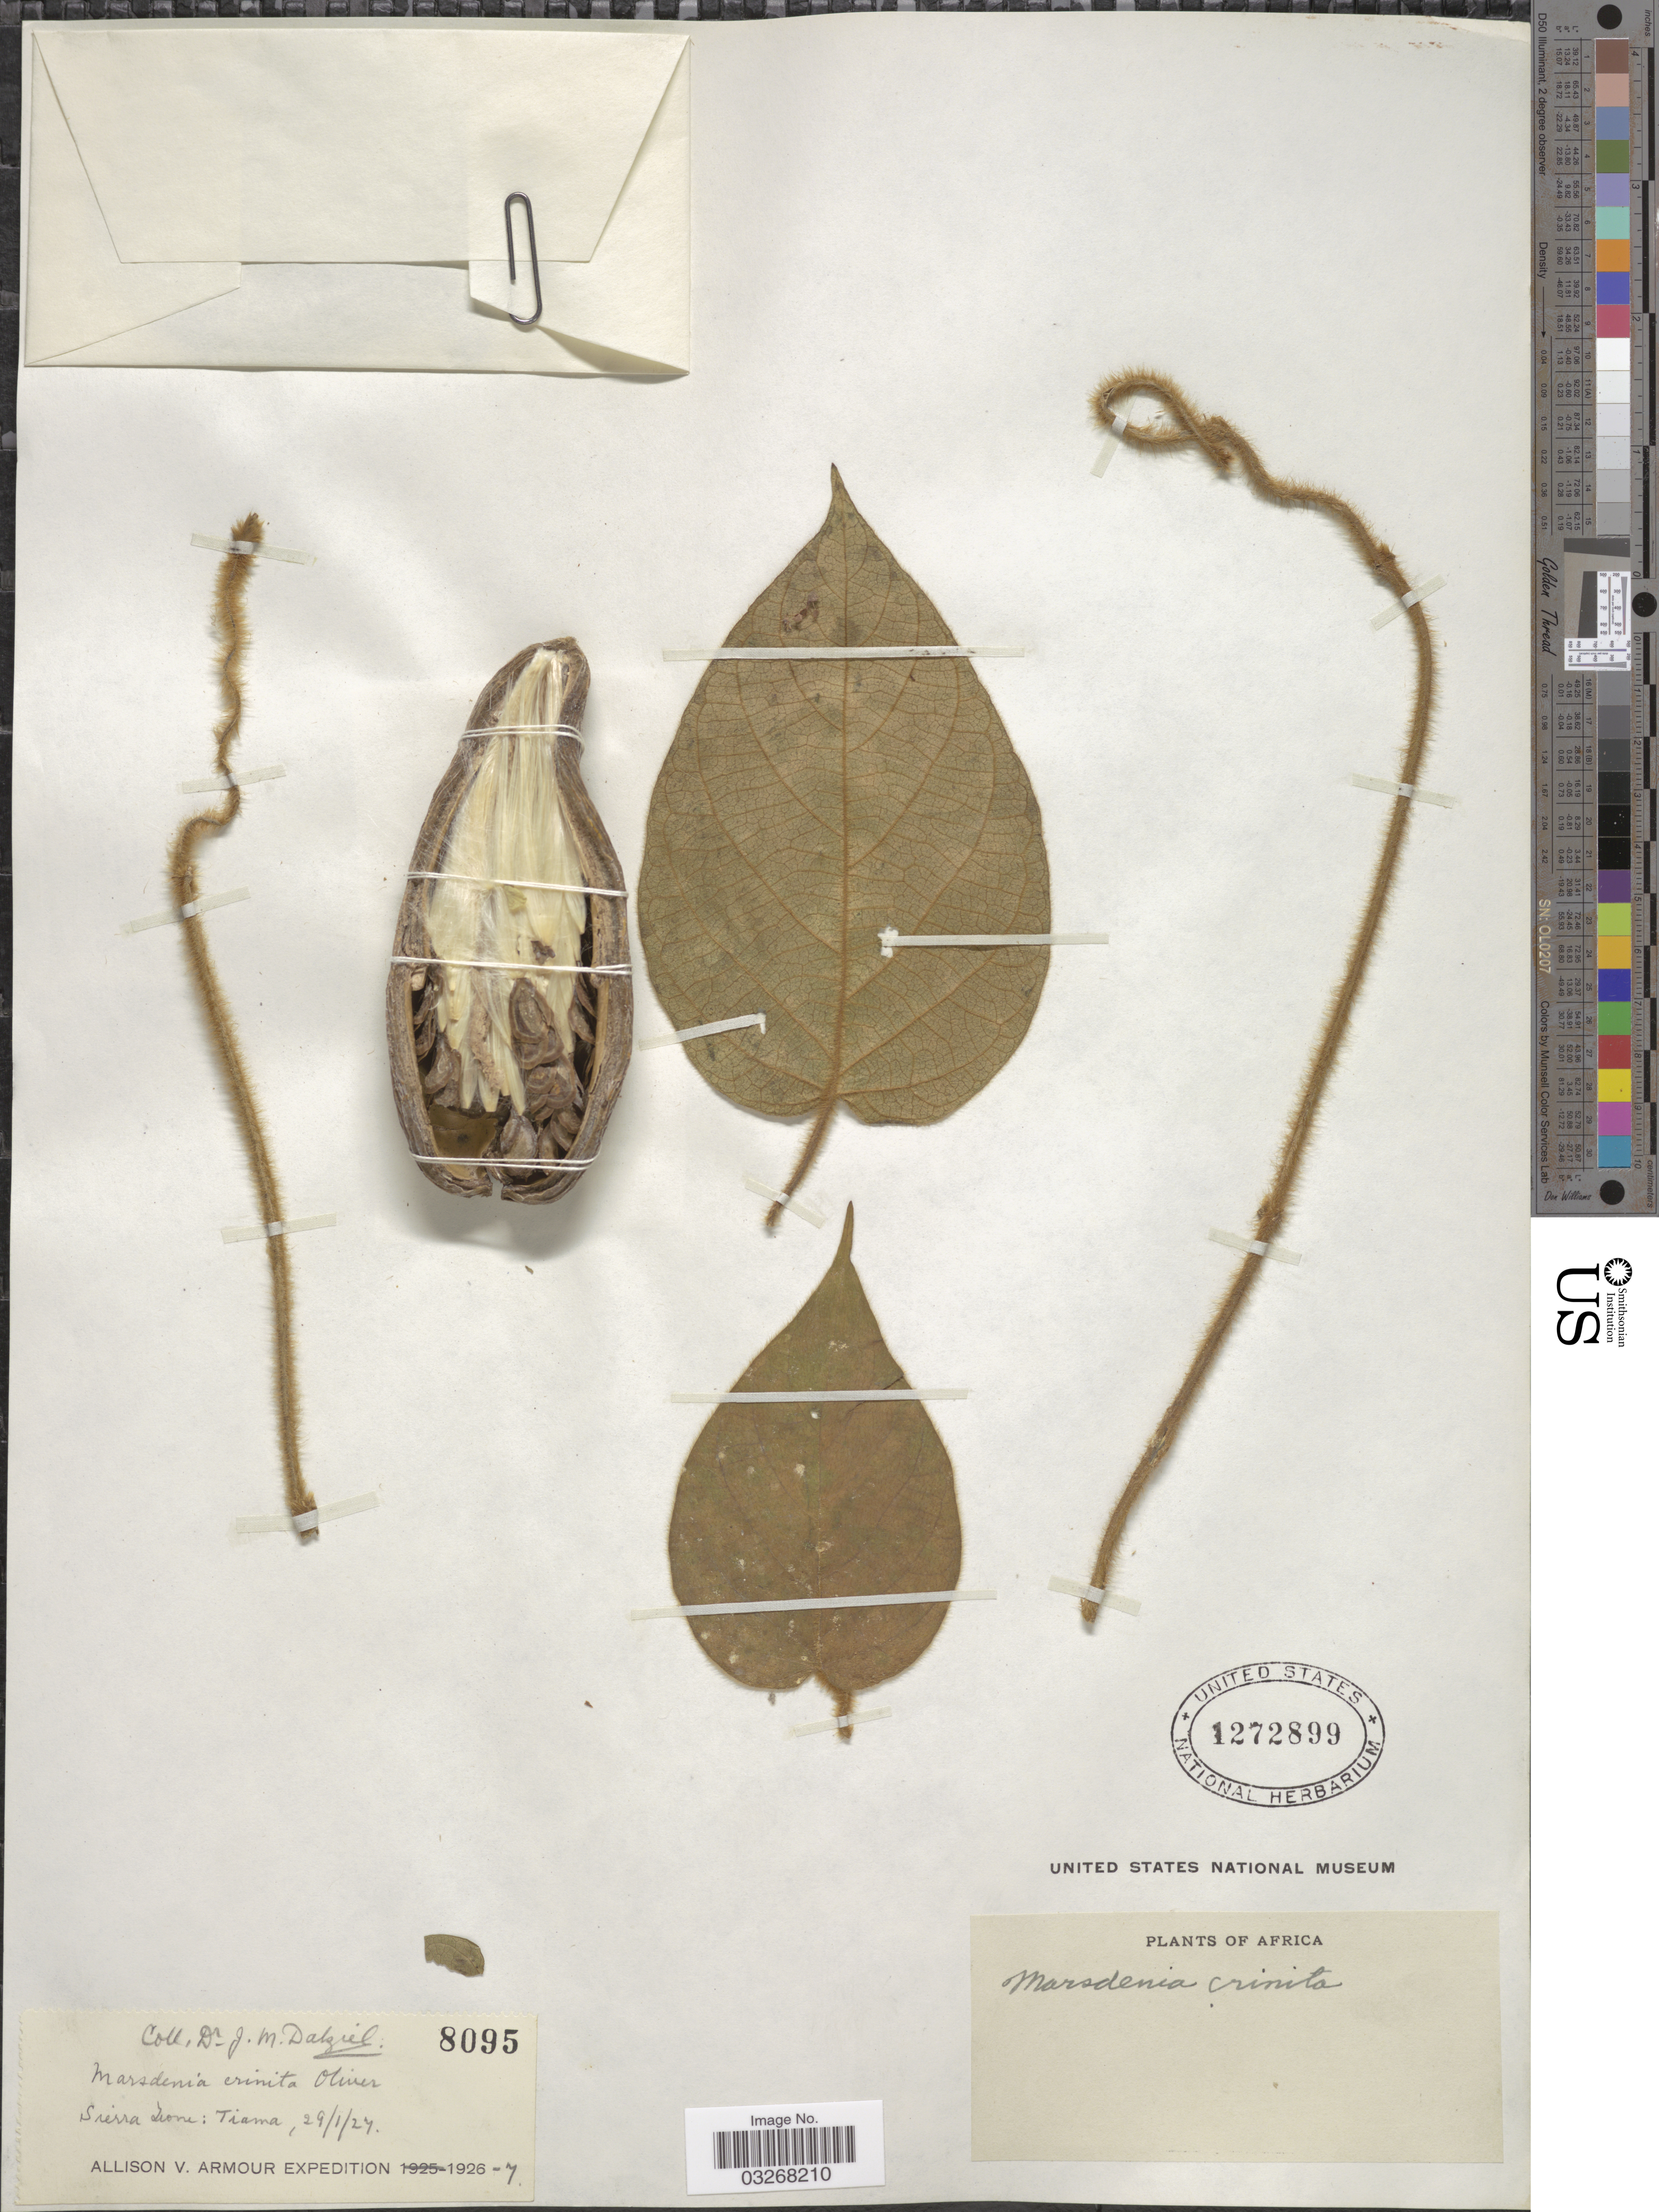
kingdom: Plantae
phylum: Tracheophyta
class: Magnoliopsida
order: Gentianales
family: Apocynaceae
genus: Marsdenia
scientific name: Marsdenia crinita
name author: Oliv.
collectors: J. Dalziel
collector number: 8095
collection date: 1927-01-29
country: Sierra Leone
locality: Tiama.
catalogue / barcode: US 1272899